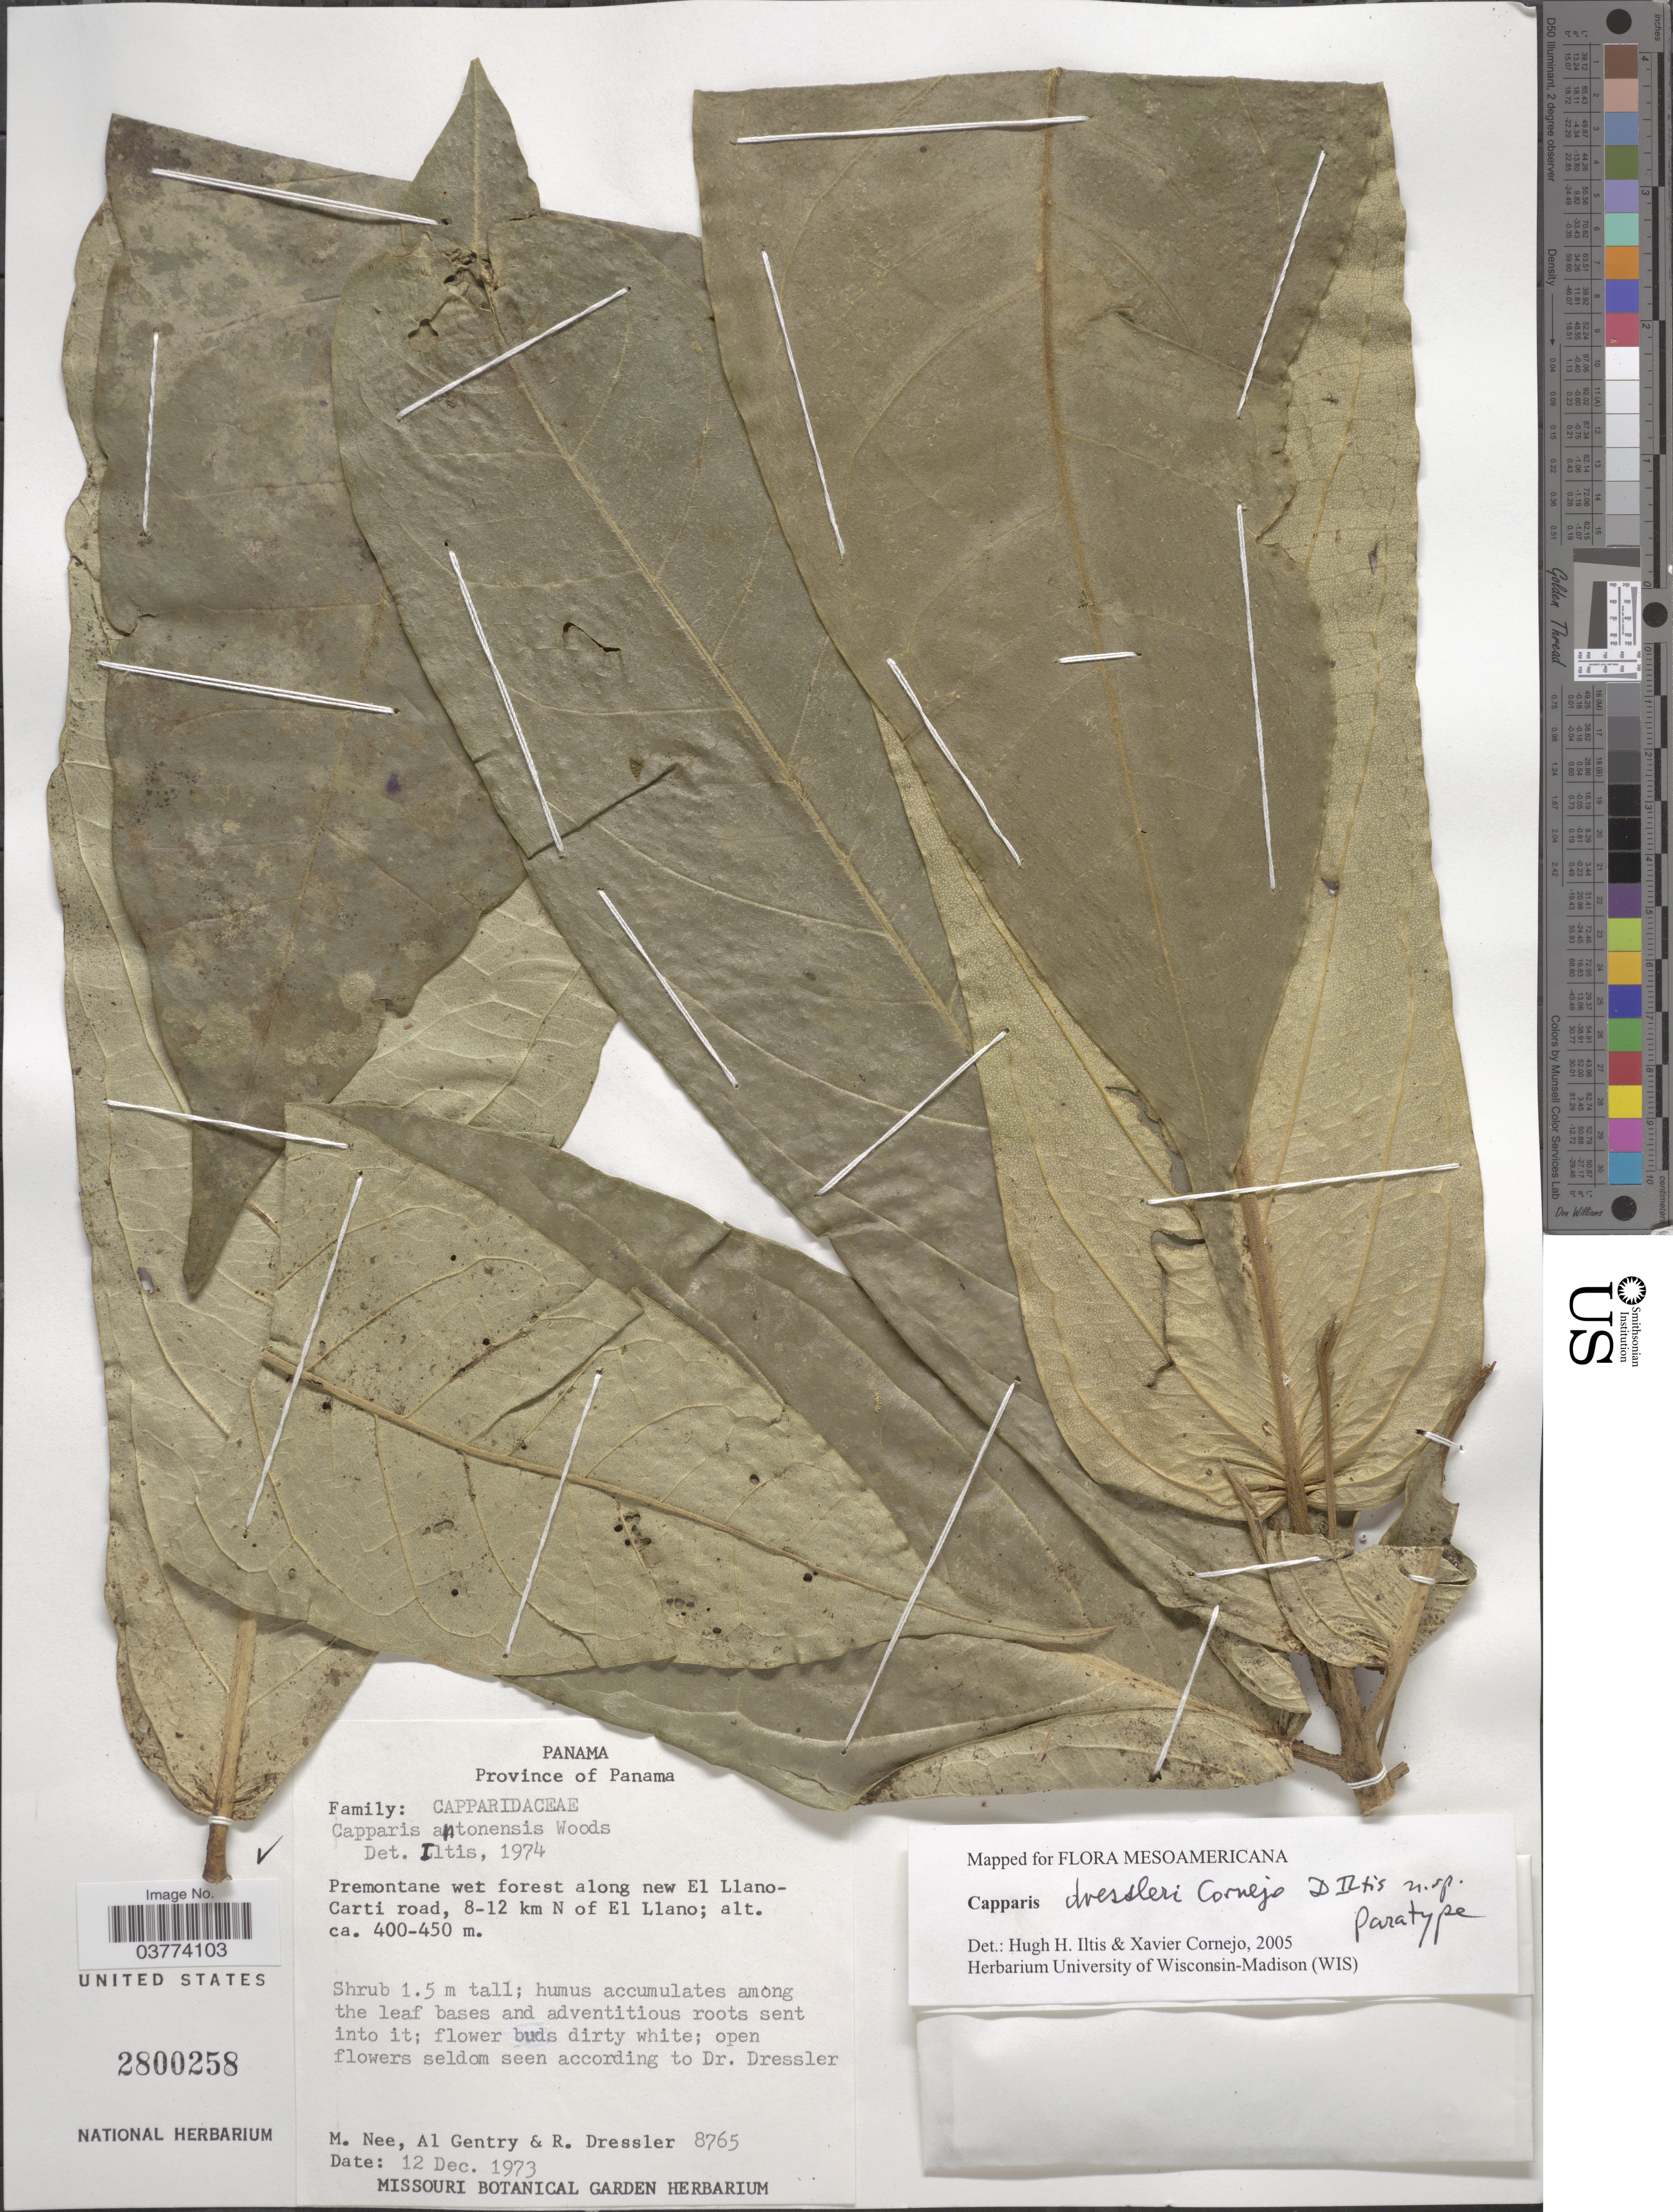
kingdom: Plantae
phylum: Tracheophyta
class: Magnoliopsida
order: Brassicales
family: Capparaceae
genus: Quadrella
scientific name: Quadrella dressleri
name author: Cornejo & Iltis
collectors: M. Nee, A. H. Gentry & R. Dressler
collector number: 8765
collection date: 1973-12-12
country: Panama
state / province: Panamá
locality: Premontane wet forest along new El Llano-Carti road, 8-12 km N of El Llano.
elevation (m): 400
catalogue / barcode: US 2800258